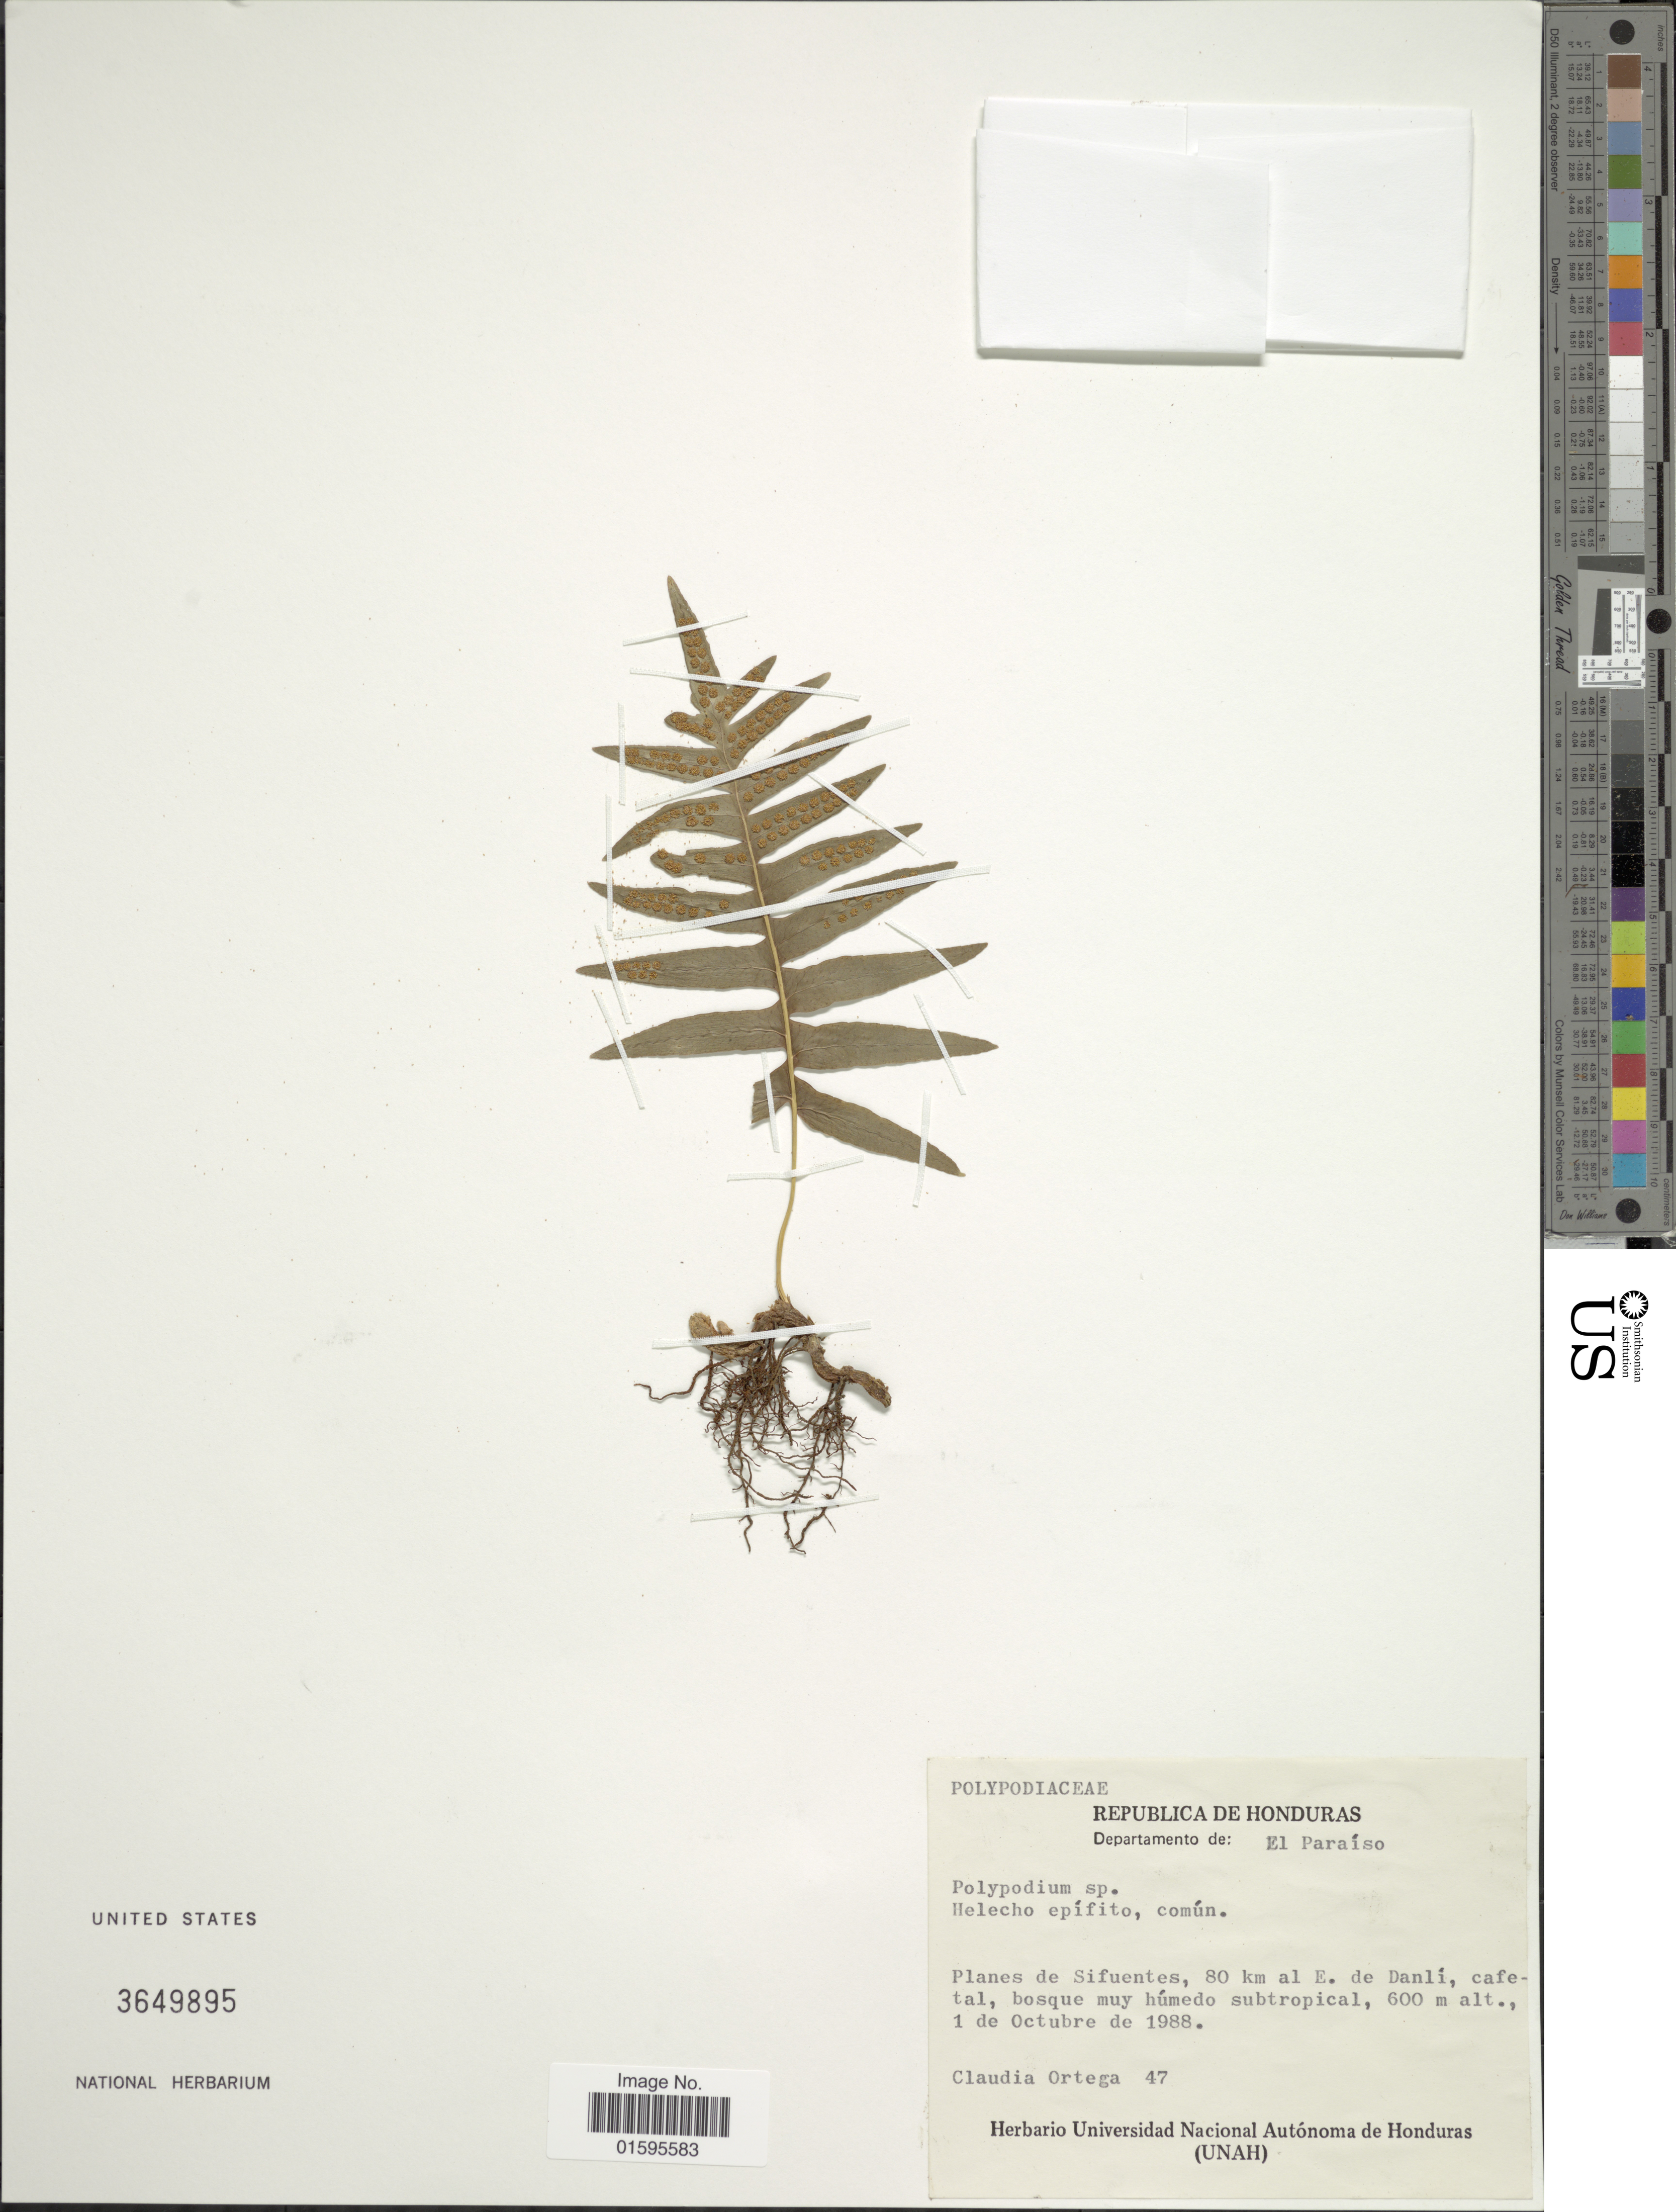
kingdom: Plantae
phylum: Tracheophyta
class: Polypodiopsida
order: Polypodiales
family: Polypodiaceae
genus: Polypodium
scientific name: Polypodium sp.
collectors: C. Ortega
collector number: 47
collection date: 1988-10-01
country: Honduras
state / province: El Paraíso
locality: Republica de Honduras, Departamento de El Paraiso, 80 km al E de Danli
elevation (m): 600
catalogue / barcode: US 3649895